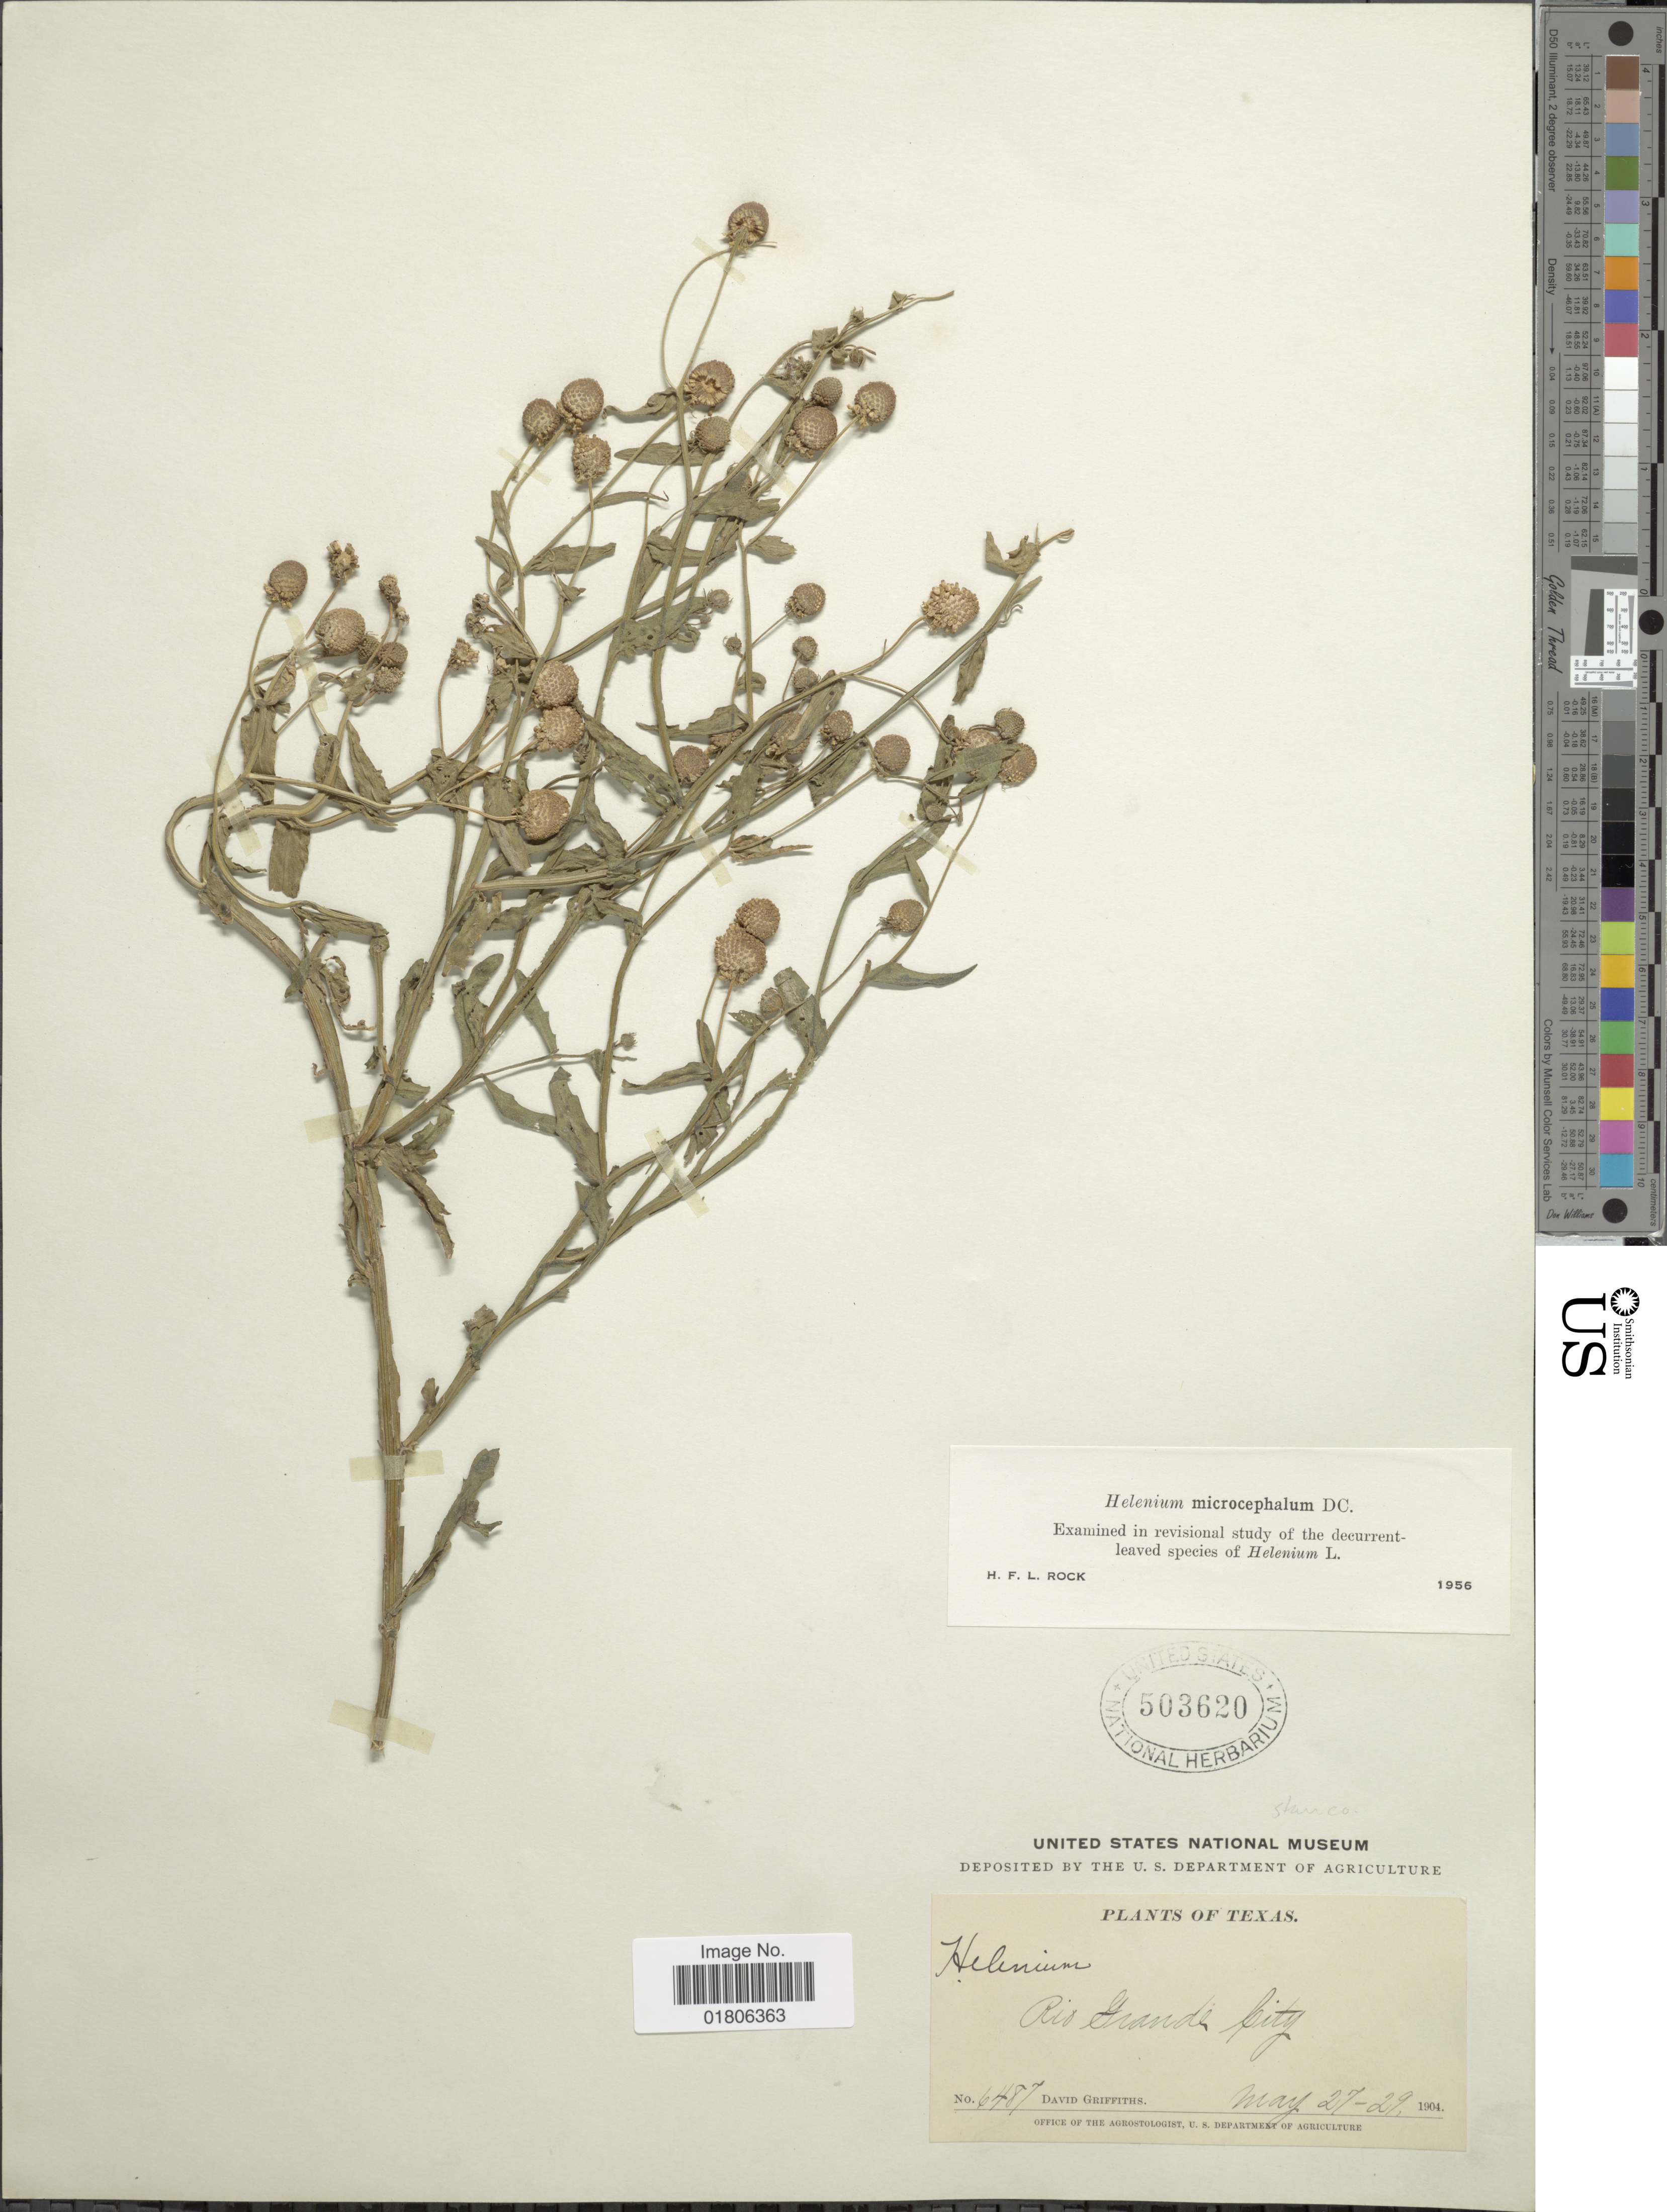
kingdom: Plantae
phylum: Tracheophyta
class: Magnoliopsida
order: Asterales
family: Asteraceae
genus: Helenium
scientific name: Helenium microcephalum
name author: DC.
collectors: D. Griffiths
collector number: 6487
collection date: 1904-05-27/1904-05-29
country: United States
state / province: Texas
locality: Rio Grande City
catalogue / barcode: US 503620